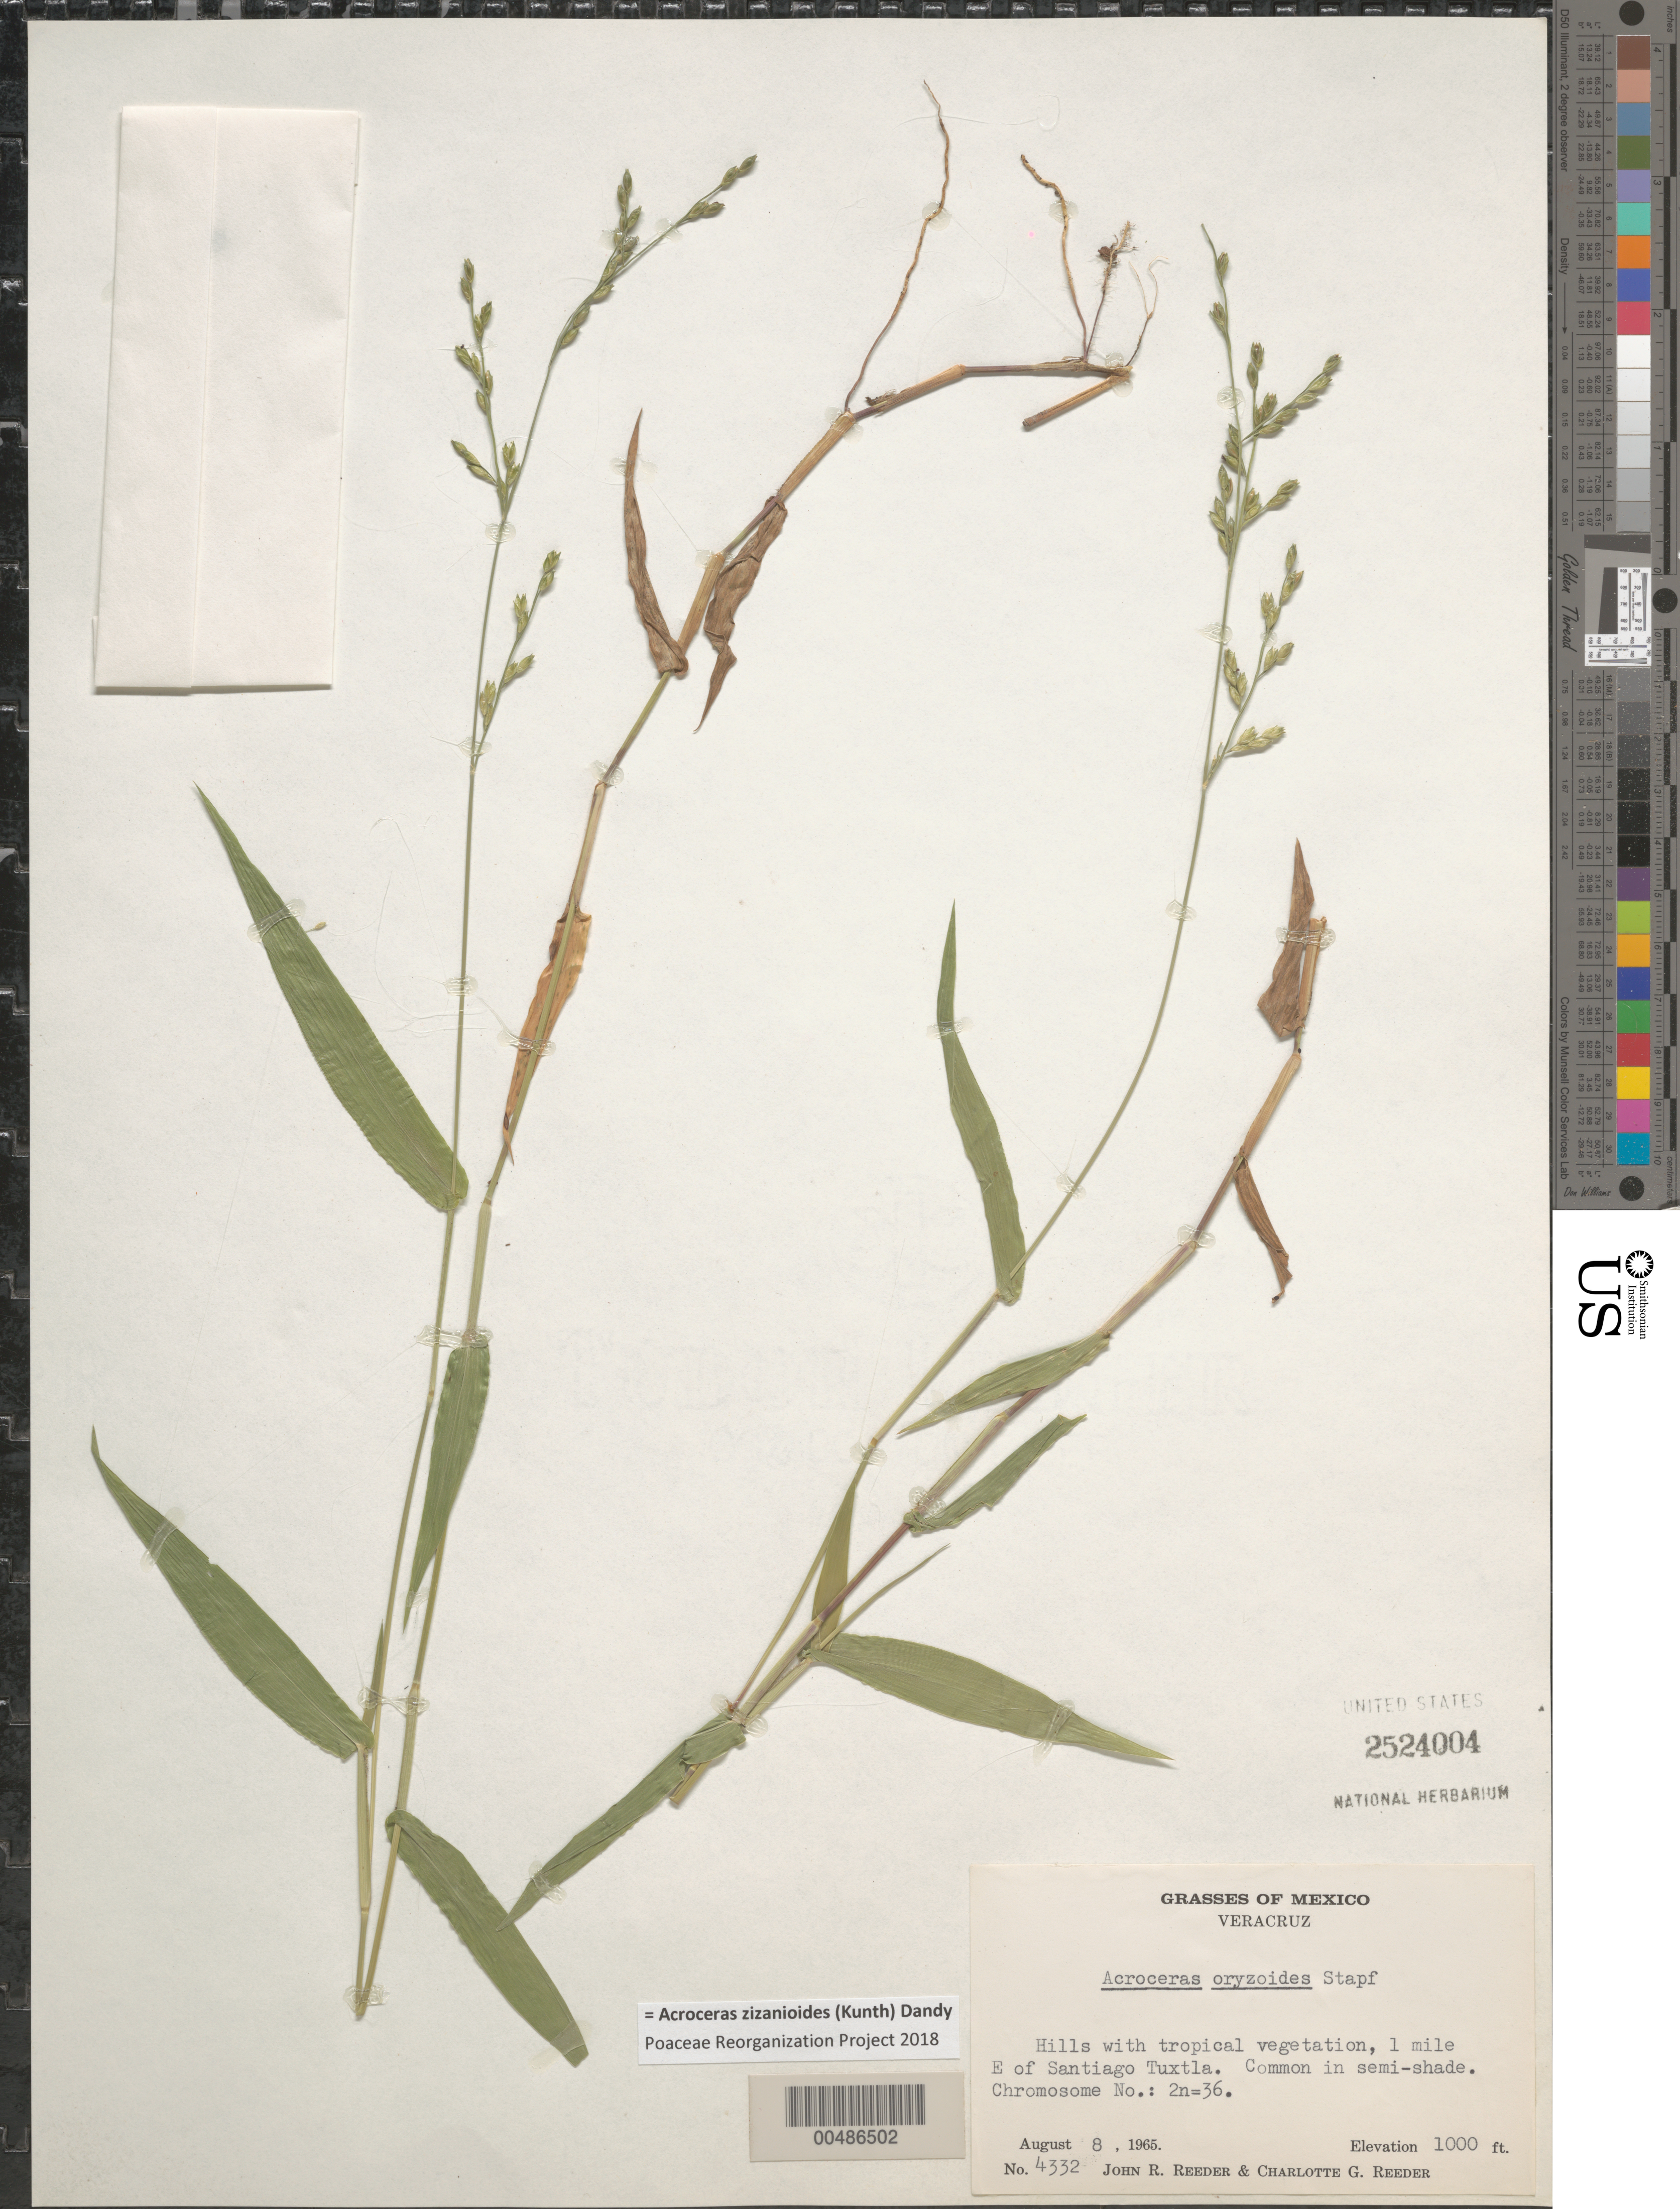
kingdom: Plantae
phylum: Tracheophyta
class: Liliopsida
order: Poales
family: Poaceae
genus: Acroceras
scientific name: Acroceras zizanioides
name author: (Kunth) Dandy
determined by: Poaceae Reorganization Project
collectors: J. R. Reeder & C. G. Reeder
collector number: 4332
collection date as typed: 8 Aug 1965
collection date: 1965-08-08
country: Mexico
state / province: Veracruz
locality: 1 mi of E of Santiago Tuxtla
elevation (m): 305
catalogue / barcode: US 2524004